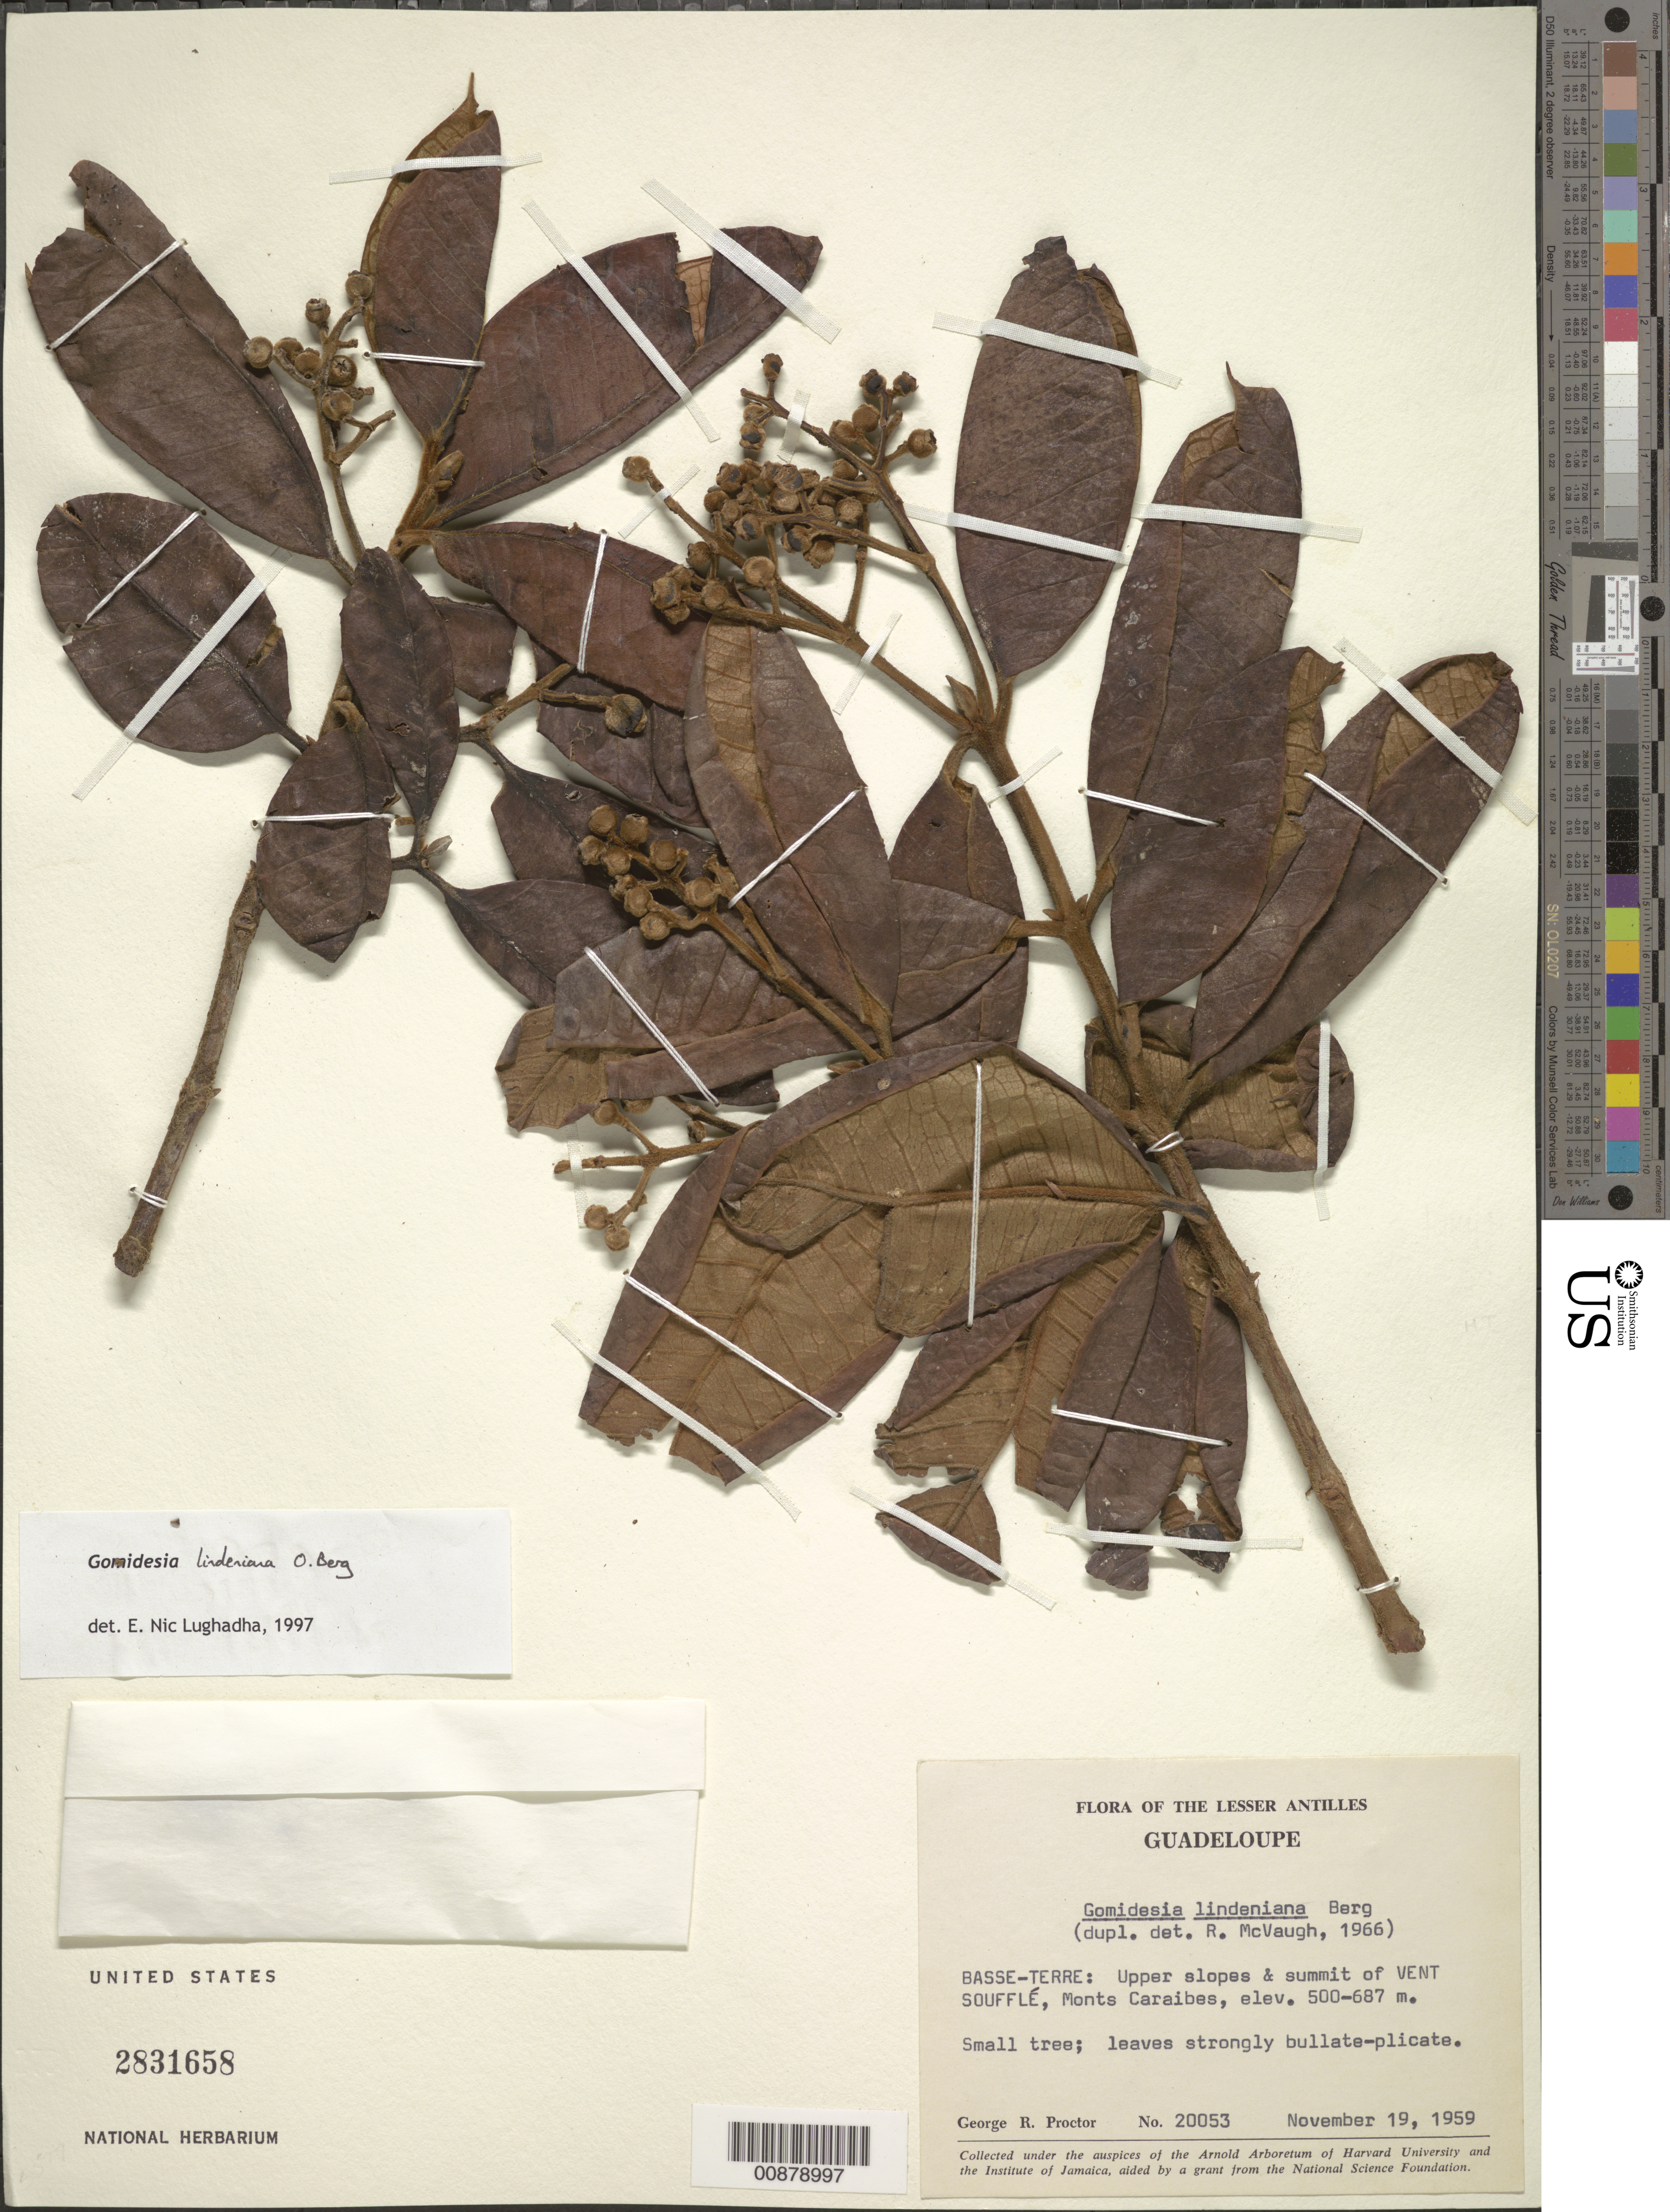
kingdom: Plantae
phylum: Tracheophyta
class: Magnoliopsida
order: Myrtales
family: Myrtaceae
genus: Myrcia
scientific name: Myrcia fenzliana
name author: O. Berg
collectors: G. R. Proctor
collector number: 20053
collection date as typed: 19 Nov 1959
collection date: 1959-11-19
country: Guadeloupe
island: Basse Terre [Guadeloupe]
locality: Basse-Terre: Vent Soufflé, Monts Caraibes.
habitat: Upper slopes and summit of Vent Soufflé.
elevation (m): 500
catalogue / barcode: US 2831658